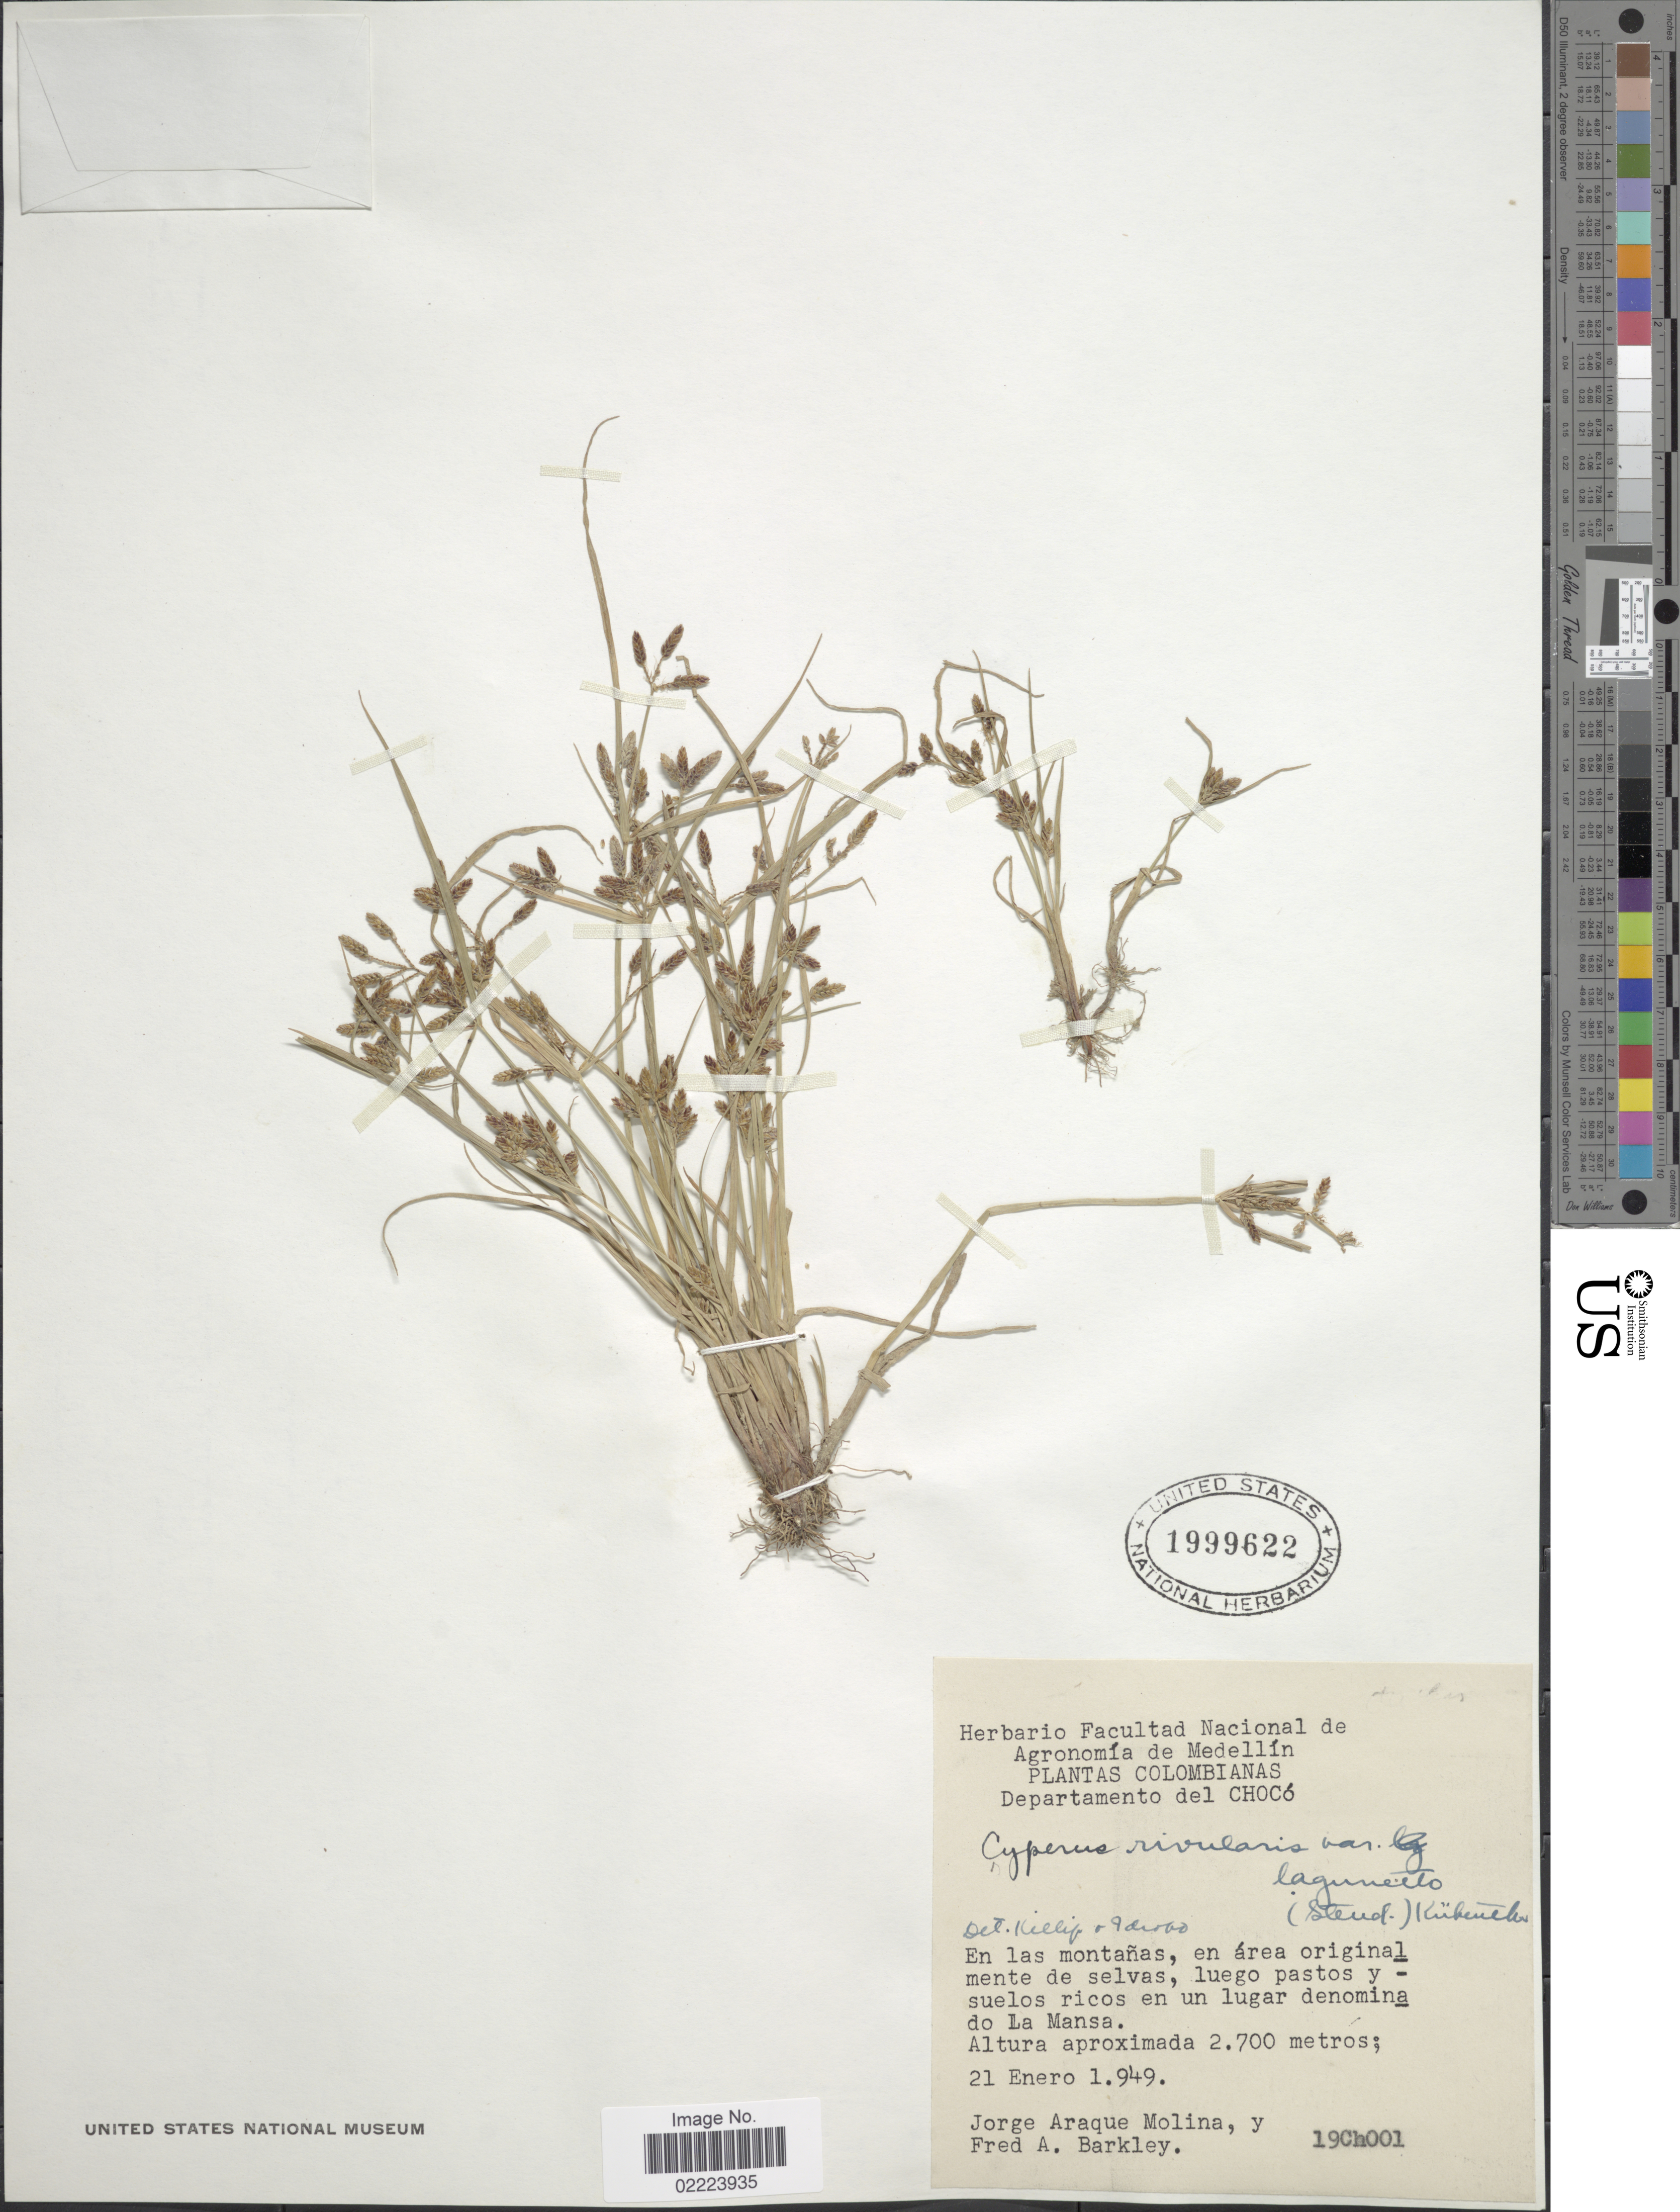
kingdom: Plantae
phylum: Tracheophyta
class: Liliopsida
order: Poales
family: Cyperaceae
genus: Cyperus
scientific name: Cyperus bipartitus Torr.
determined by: Strong, Mark T., (BOT), Smithsonian Institution - National Museum of Natural History (UNITED STATES)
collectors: J. A. Molina & F. A. Barkley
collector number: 19Ch001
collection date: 1949-01-21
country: Colombia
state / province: Chocó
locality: Departamento del Choco, En las montanas, en area originalmente de selvas, luego pastos y suelos ricos en un lugar denomia do La Mansa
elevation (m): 2700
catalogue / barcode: US 1999622